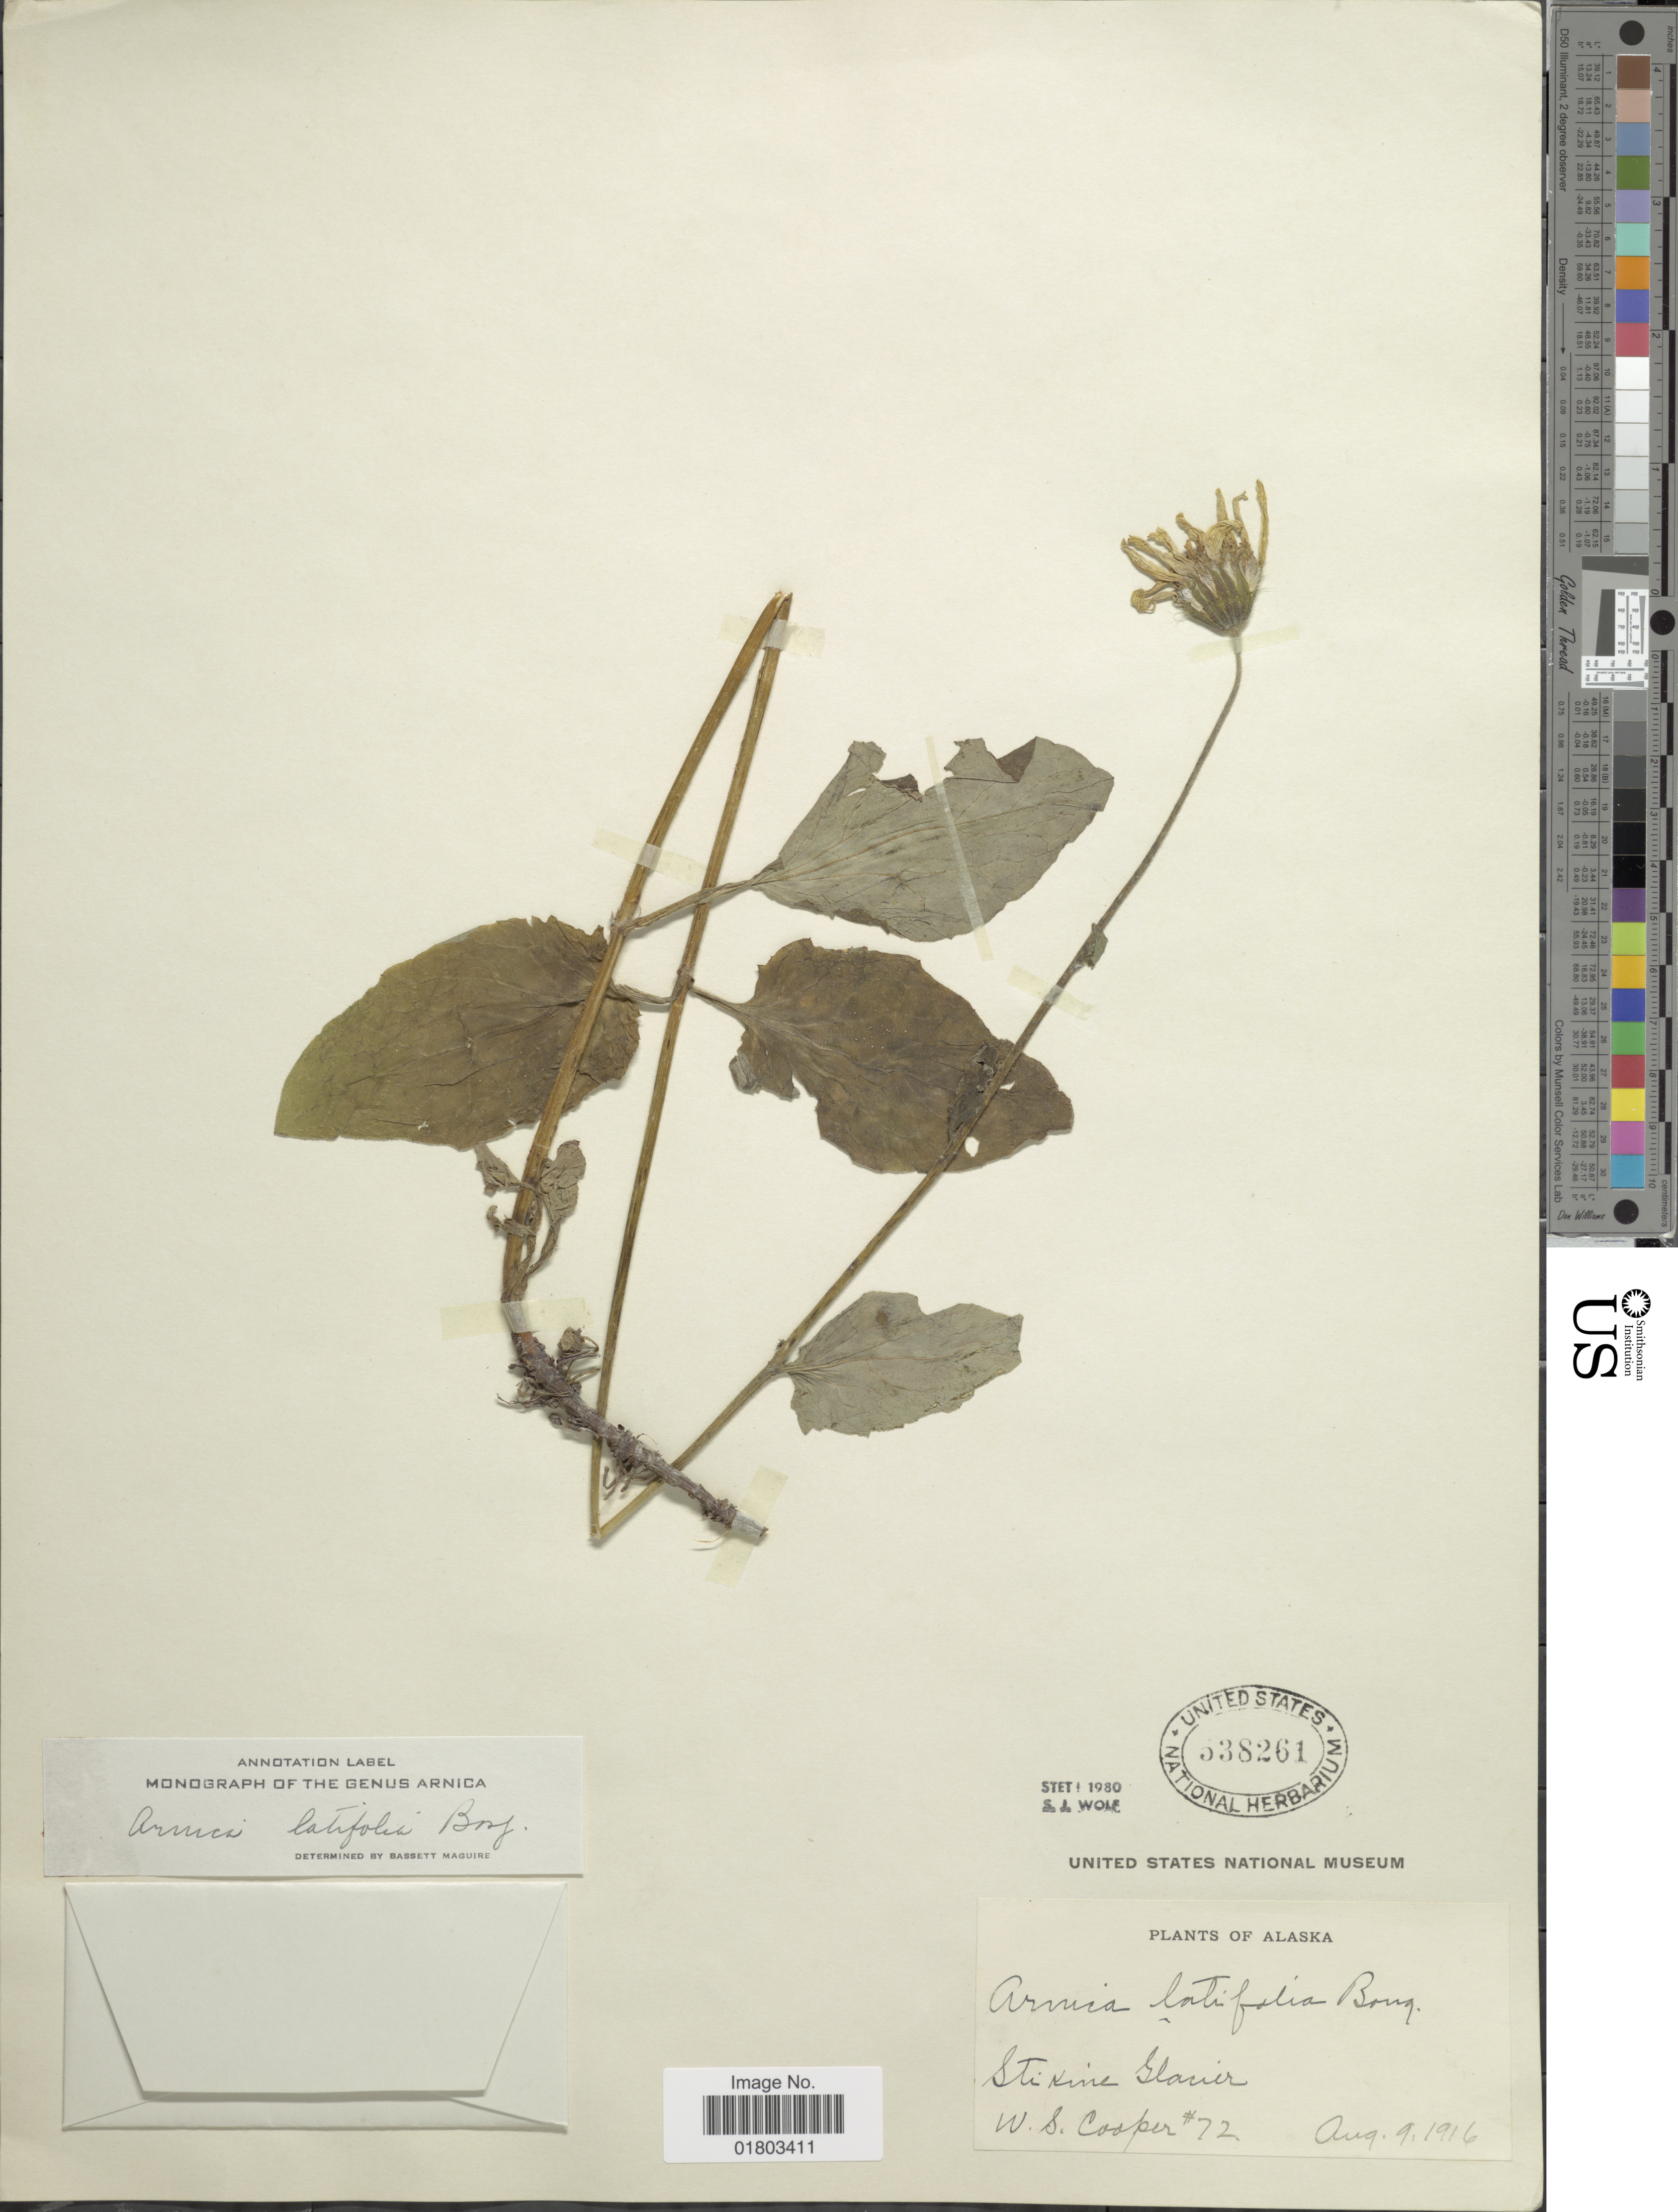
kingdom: Plantae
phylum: Tracheophyta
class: Magnoliopsida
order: Asterales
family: Asteraceae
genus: Arnica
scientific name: Arnica latifolia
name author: Bong.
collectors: W. Cooper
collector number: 72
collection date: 1916-08-09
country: United States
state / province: Alaska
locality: Stikine Galcier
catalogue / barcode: US 538261